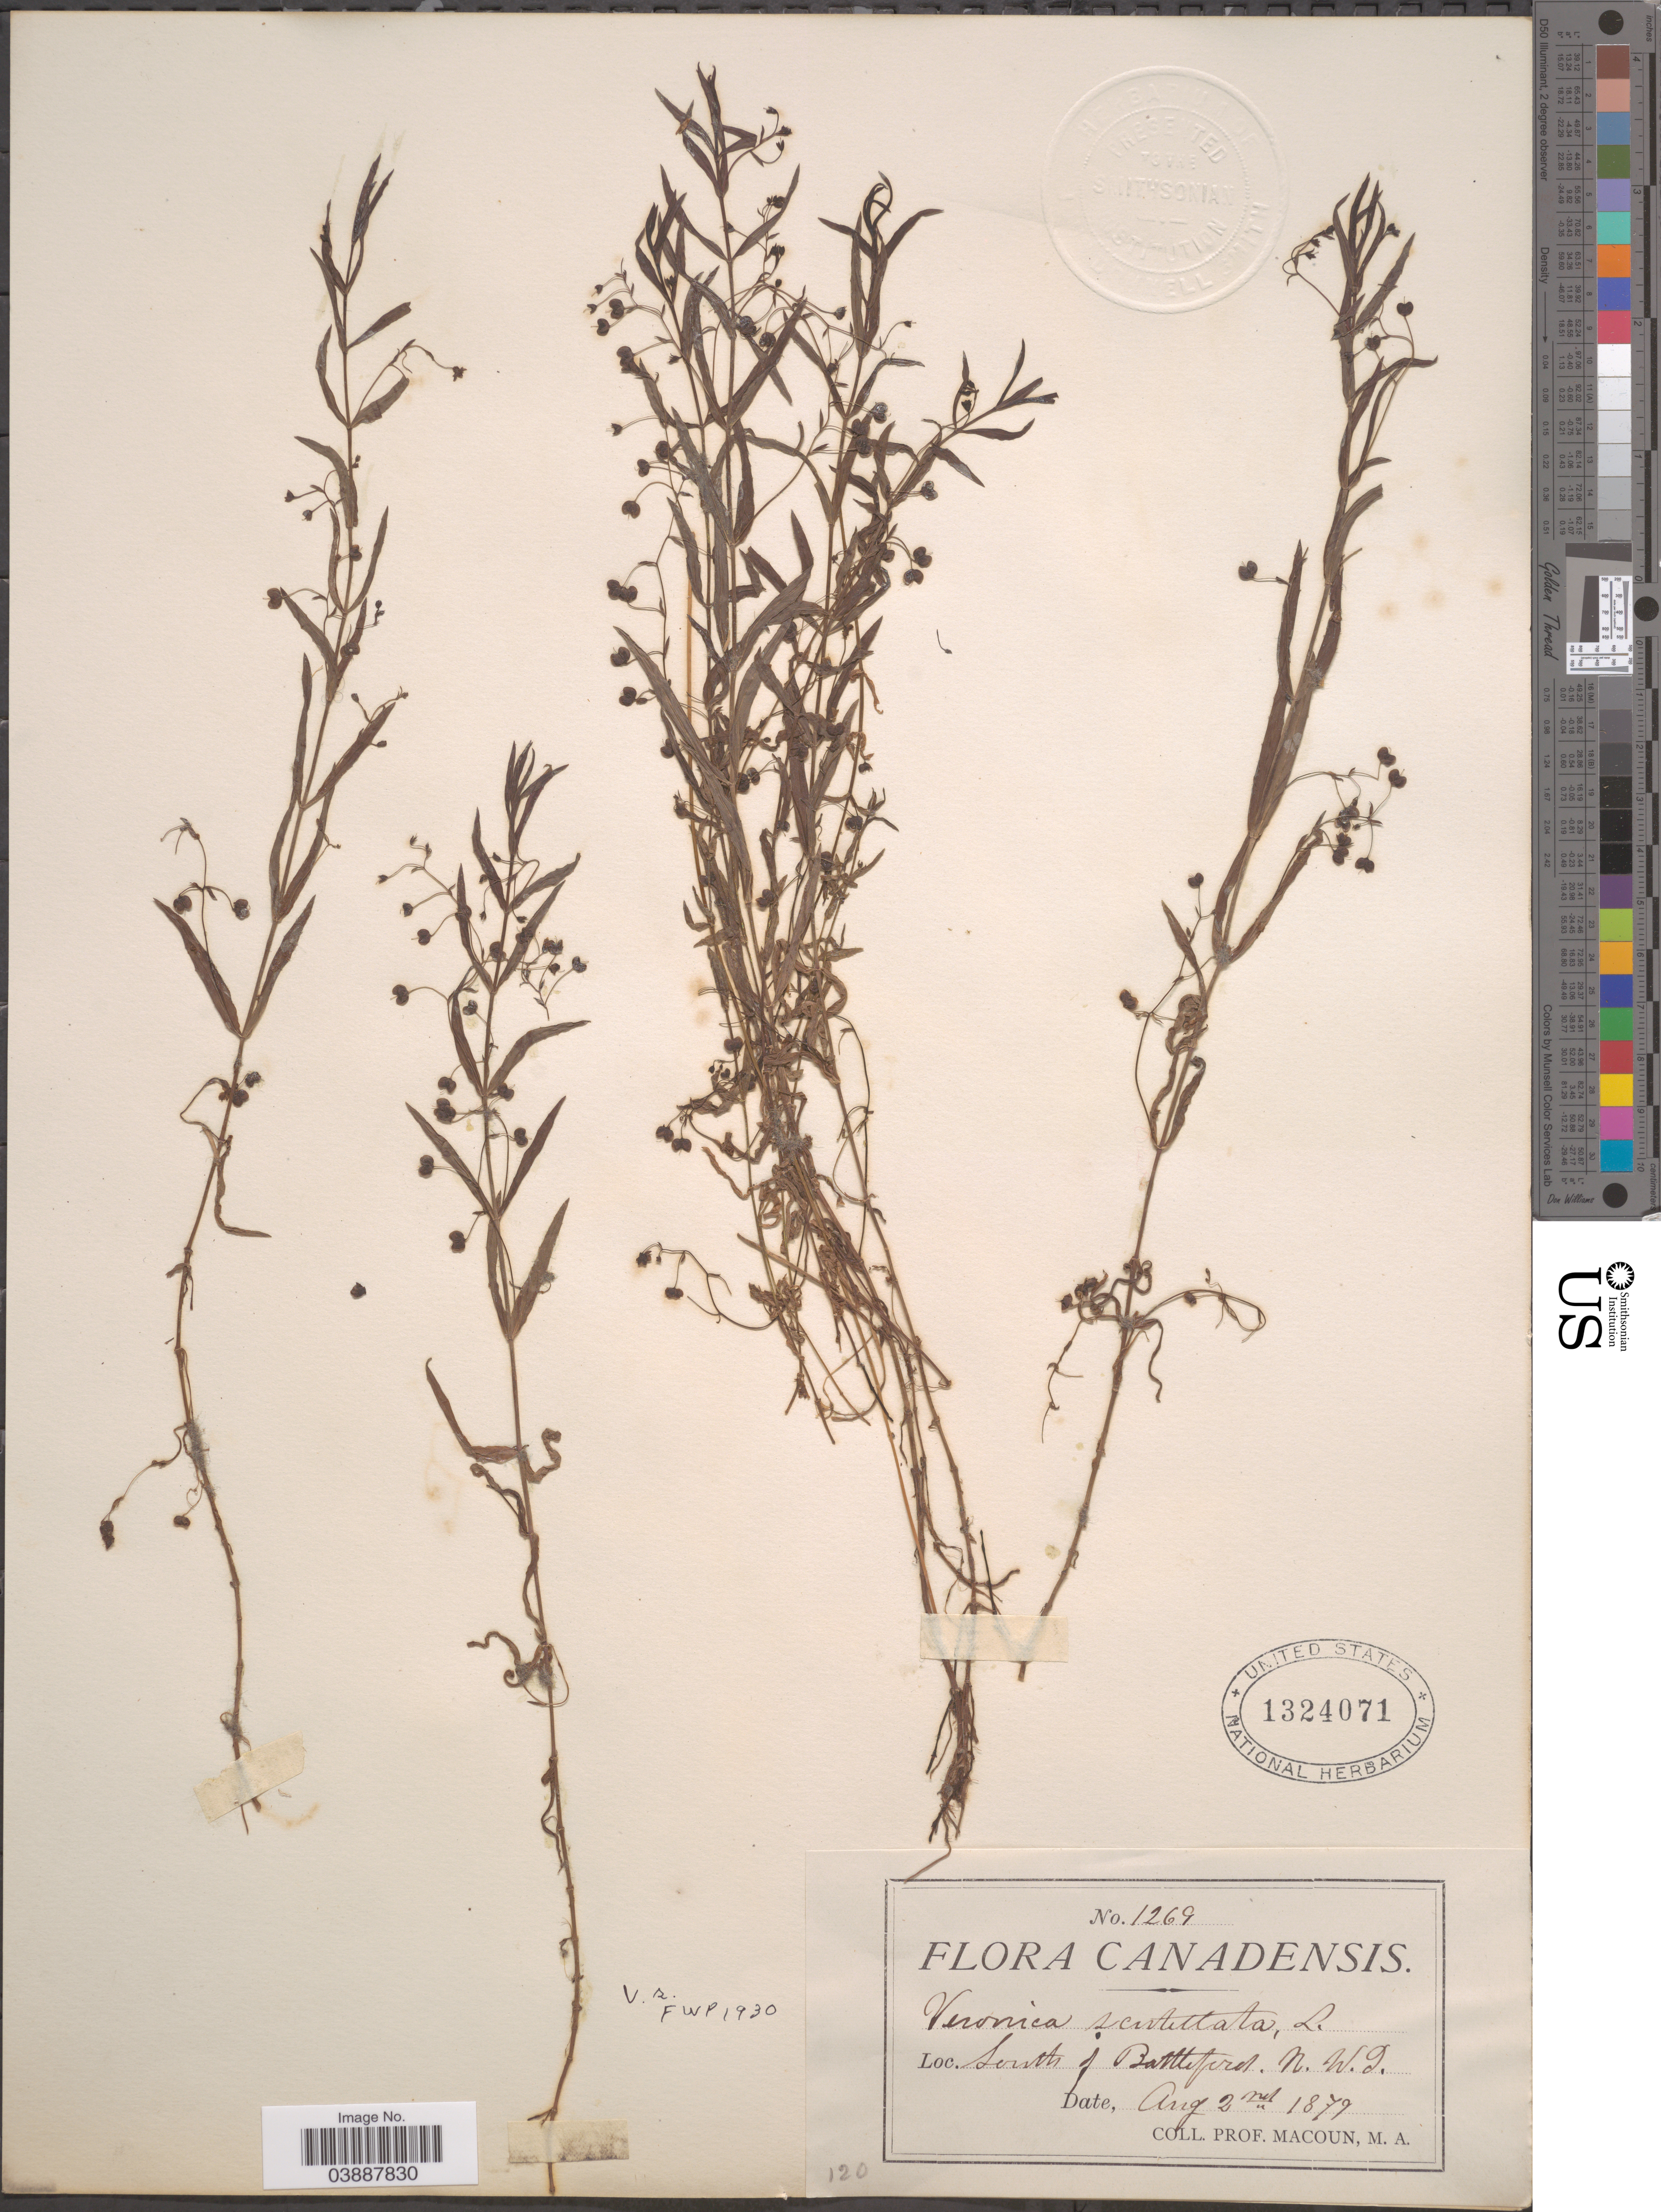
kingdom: Plantae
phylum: Tracheophyta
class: Magnoliopsida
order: Lamiales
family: Plantaginaceae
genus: Veronica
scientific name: Veronica scutellata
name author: L.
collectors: Prof. Macoun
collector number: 1269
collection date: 1879-08-02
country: Canada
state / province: Northwest Territories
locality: South of Battleford. N.W.T.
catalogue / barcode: US 1324071